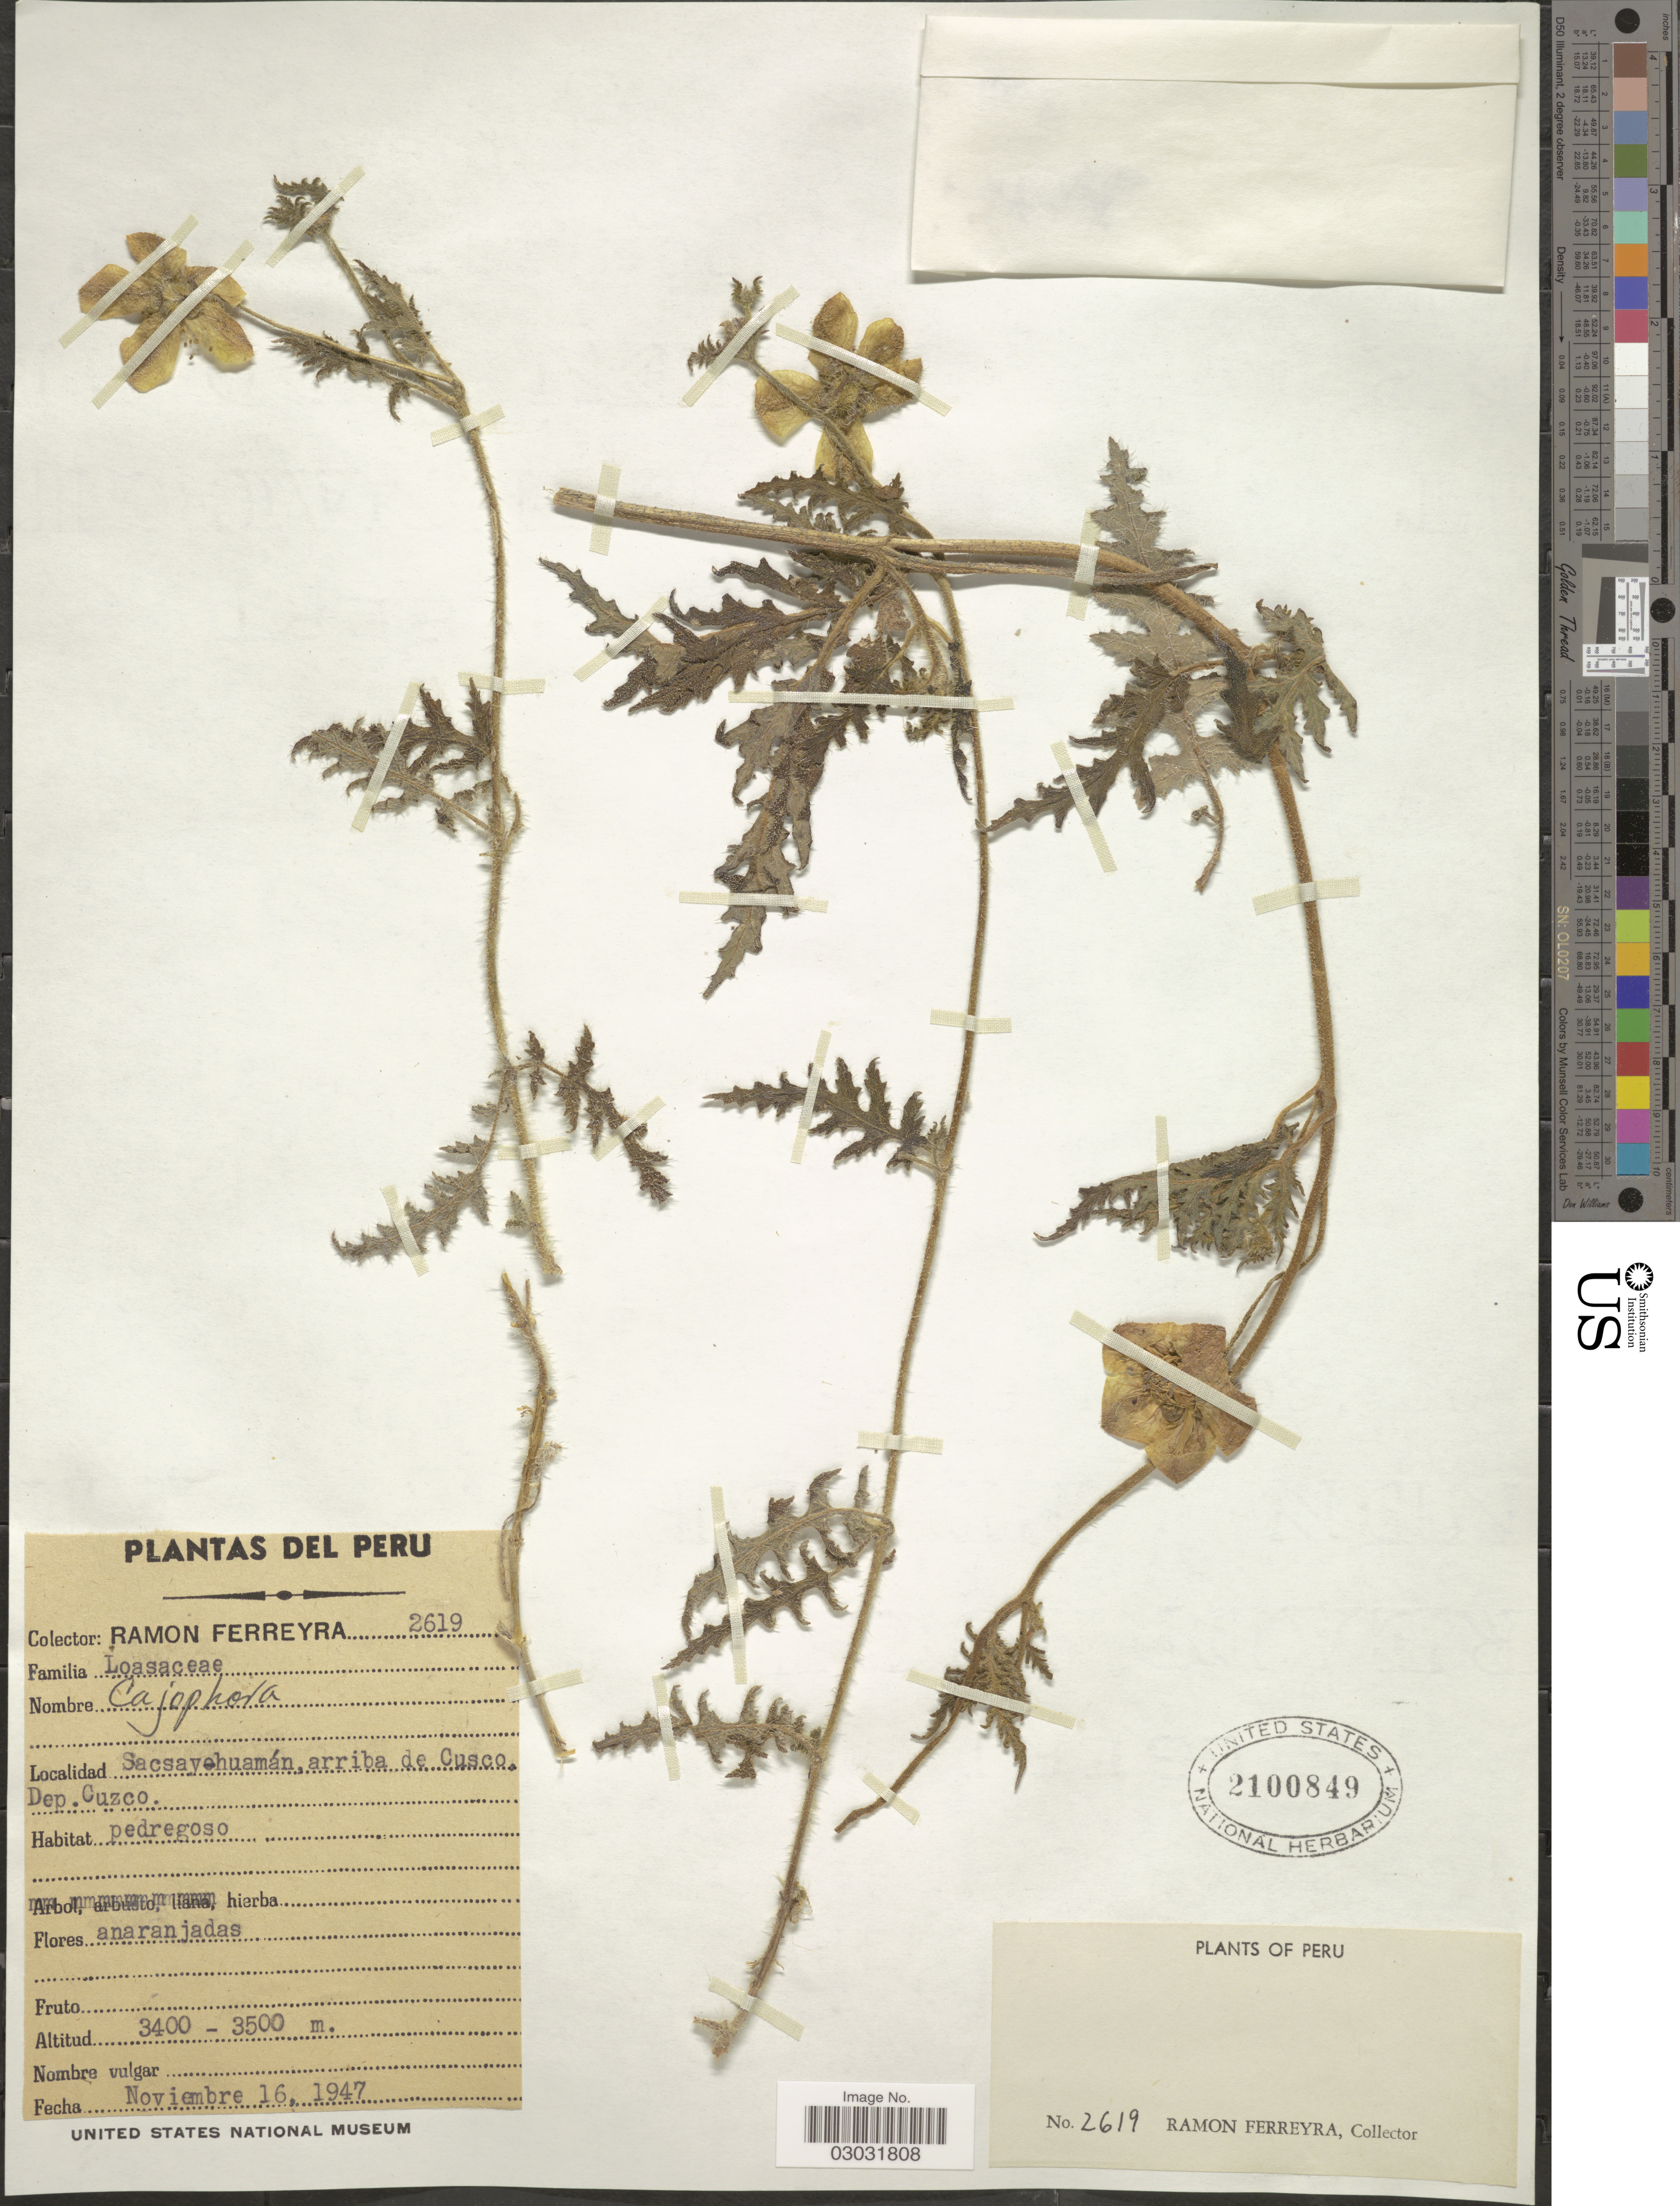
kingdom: Plantae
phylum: Tracheophyta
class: Magnoliopsida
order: Cornales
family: Loasaceae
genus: Caiophora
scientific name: Caiophora sp.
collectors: R. A. Ferreyra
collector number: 2619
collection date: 1947-11-16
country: Peru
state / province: Cusco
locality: Sacsay-huamán, arriba de Cusco. Dep. Cuzco.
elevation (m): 3400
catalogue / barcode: US 2100849